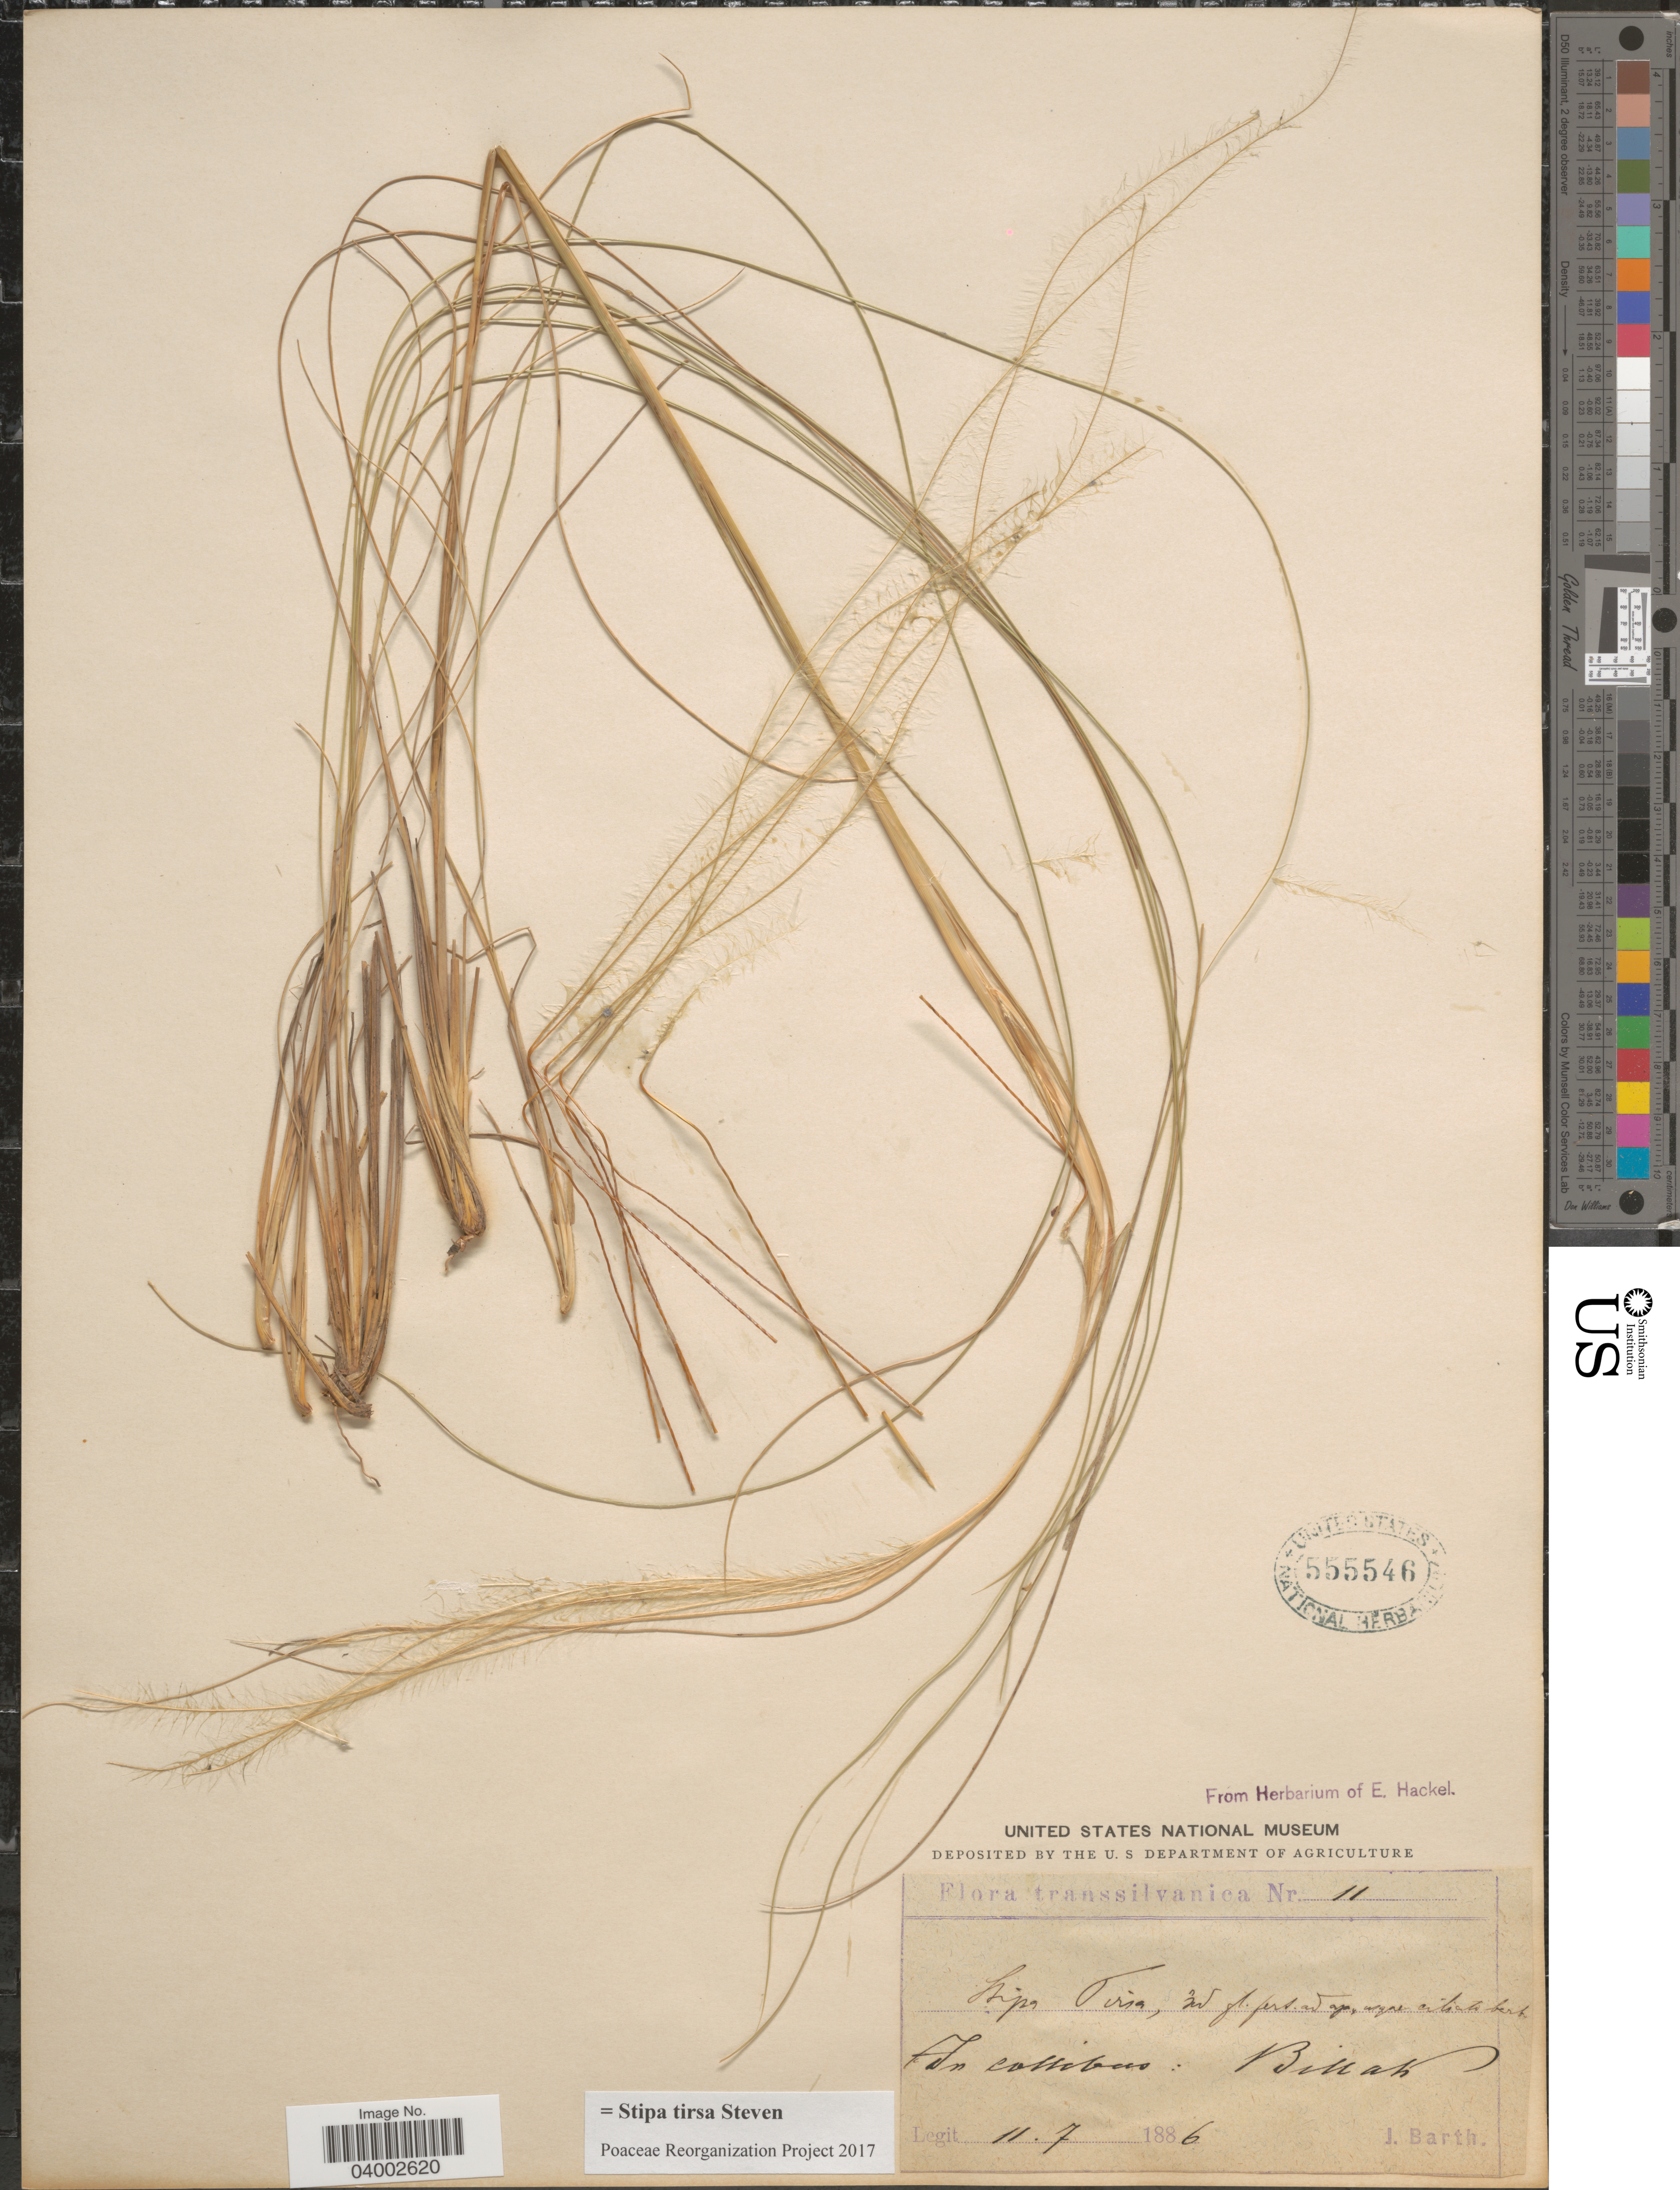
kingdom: Plantae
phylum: Tracheophyta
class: Liliopsida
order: Poales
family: Poaceae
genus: Stipa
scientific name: Stipa tirsa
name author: Steven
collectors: J. Barth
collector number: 11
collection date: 1886-07-11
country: Romania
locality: Transsilvanica. In collibus: Billak.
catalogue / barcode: US 555546